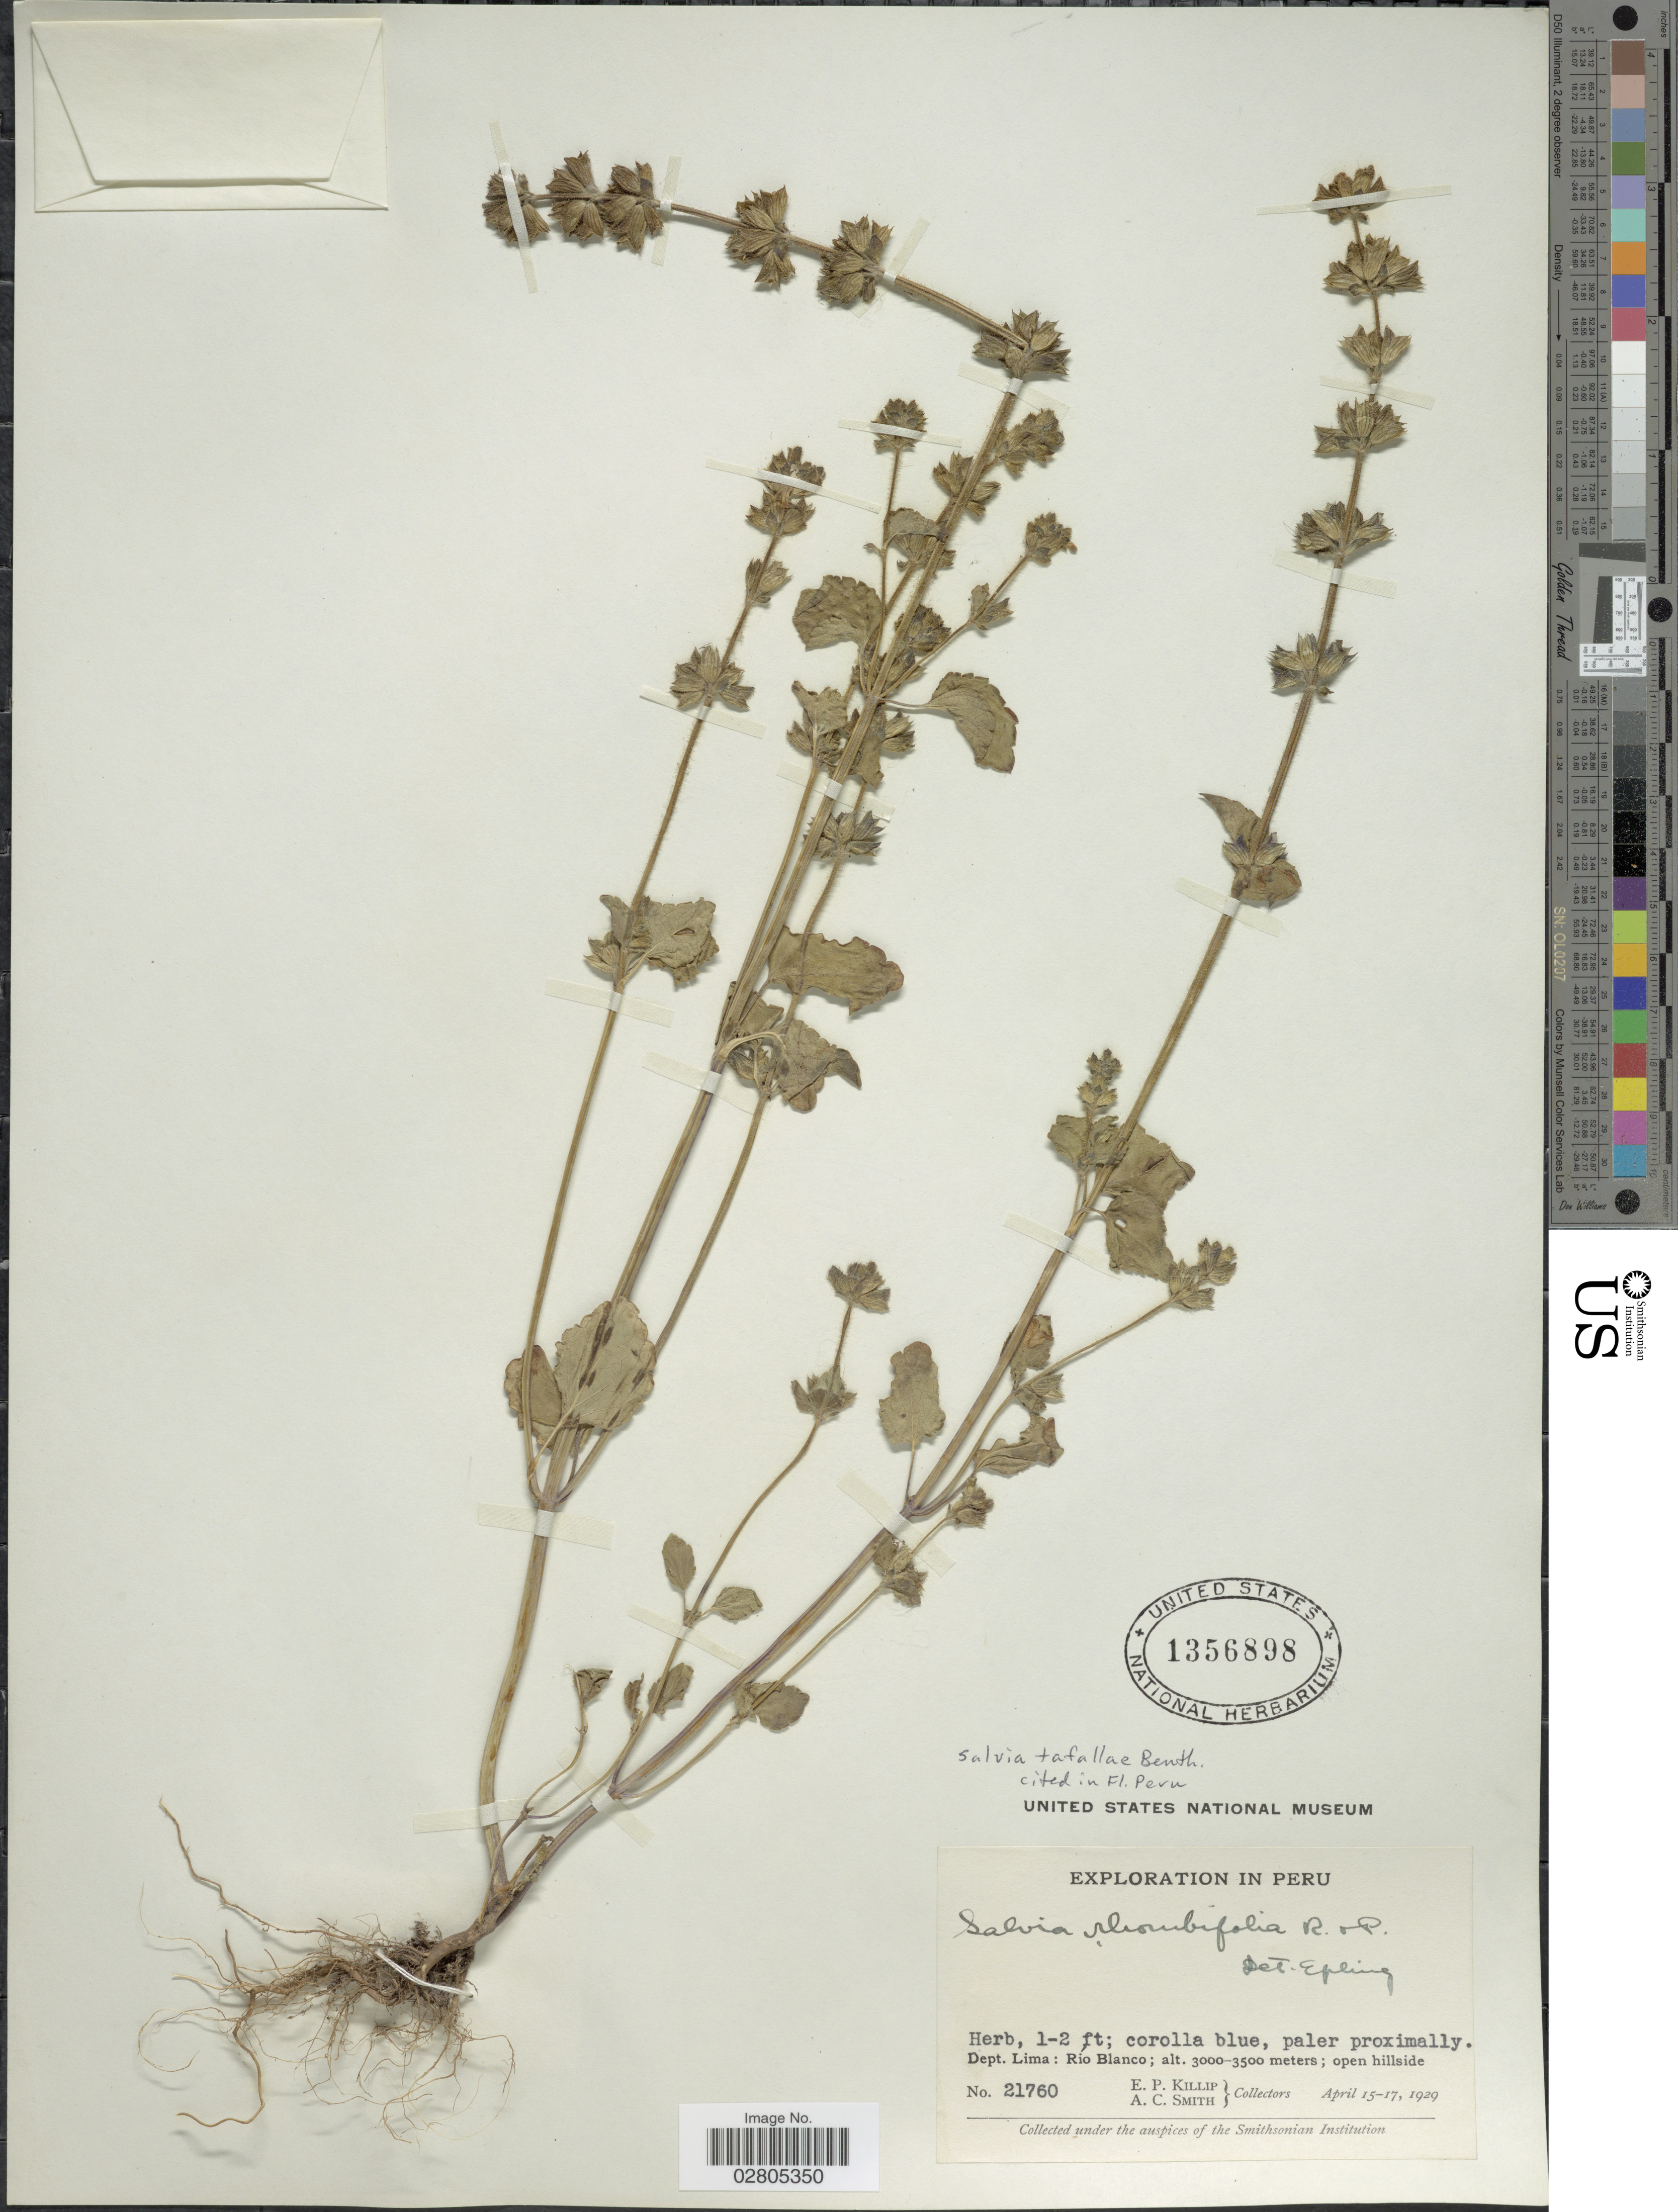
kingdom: Plantae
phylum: Tracheophyta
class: Magnoliopsida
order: Lamiales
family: Lamiaceae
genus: Salvia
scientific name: Salvia tafallae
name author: Benth.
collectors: E. P. Killip & A. C. Smith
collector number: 21760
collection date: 1929-04-15/1929-04-17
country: Peru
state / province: Lima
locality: Dept. Lima, Rio Blanco.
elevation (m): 3000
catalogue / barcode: US 1356898